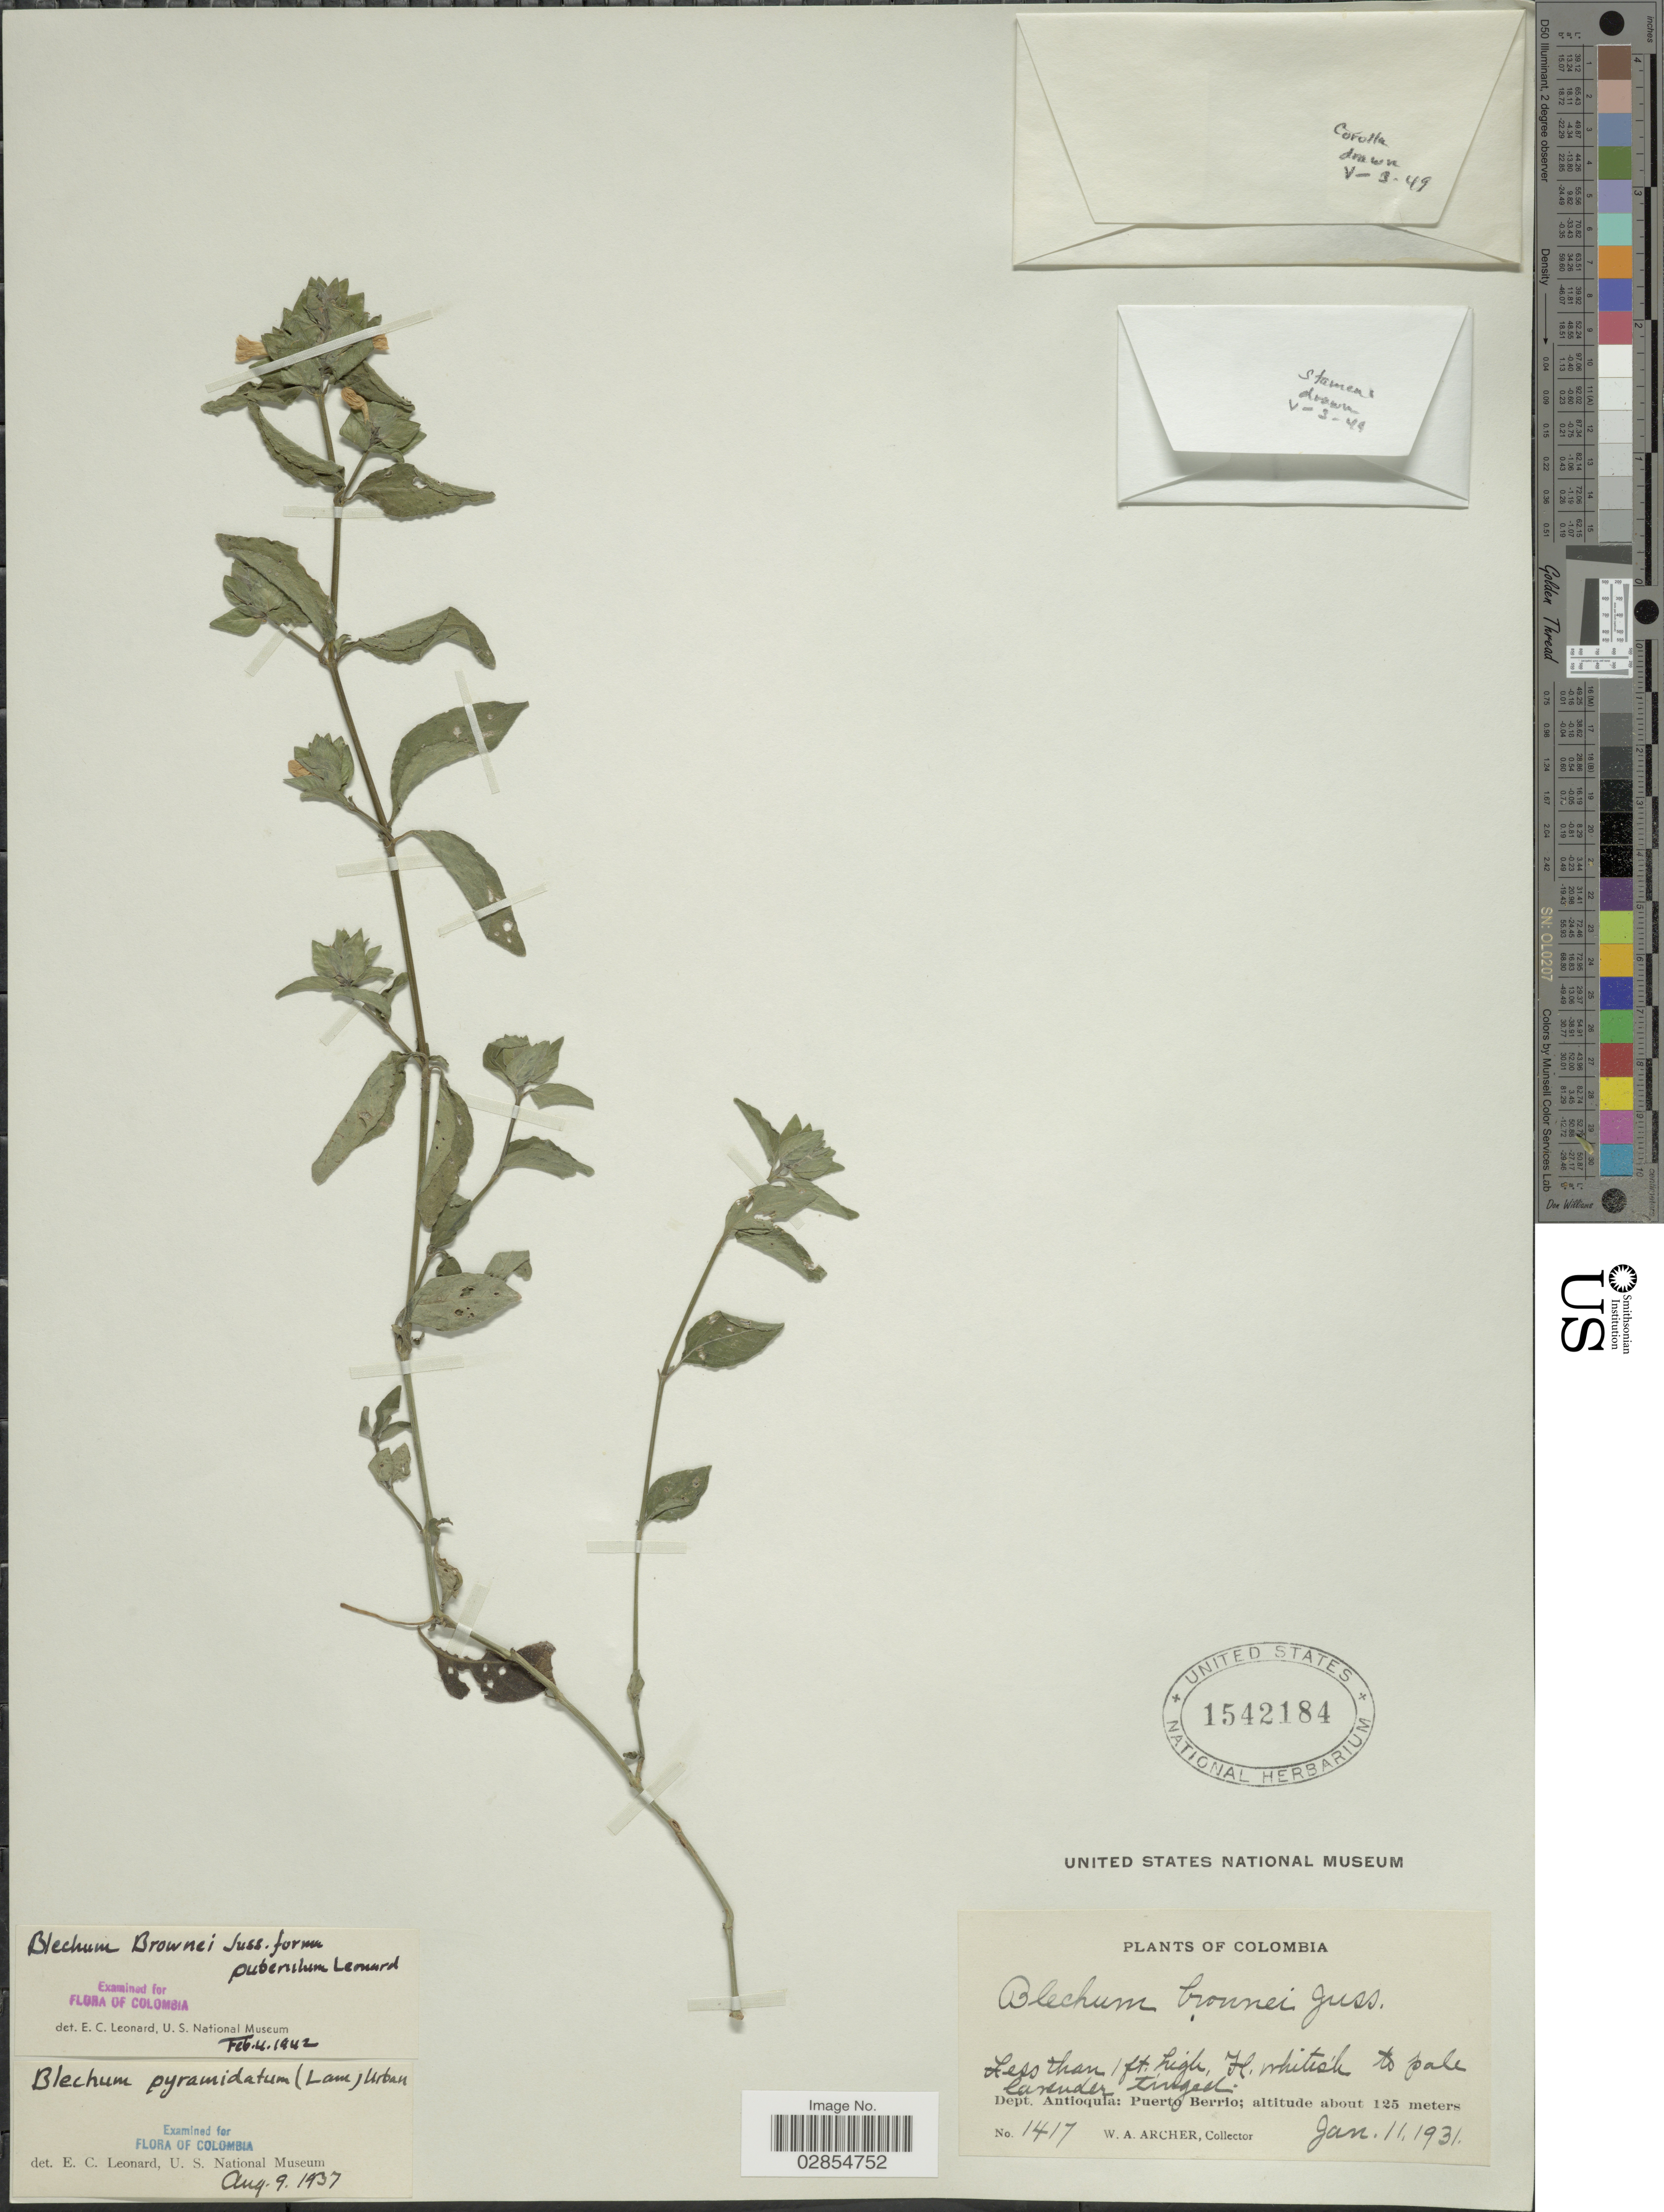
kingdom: Plantae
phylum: Tracheophyta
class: Magnoliopsida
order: Lamiales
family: Acanthaceae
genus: Blechum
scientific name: Blechum pyramidatum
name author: (Lam.) Urb.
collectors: W. A. Archer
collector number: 1417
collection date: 1931-01-11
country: Colombia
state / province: Antioquia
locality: Dept. Antioquia: Puerto Berrio.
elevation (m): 125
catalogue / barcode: US 1542184